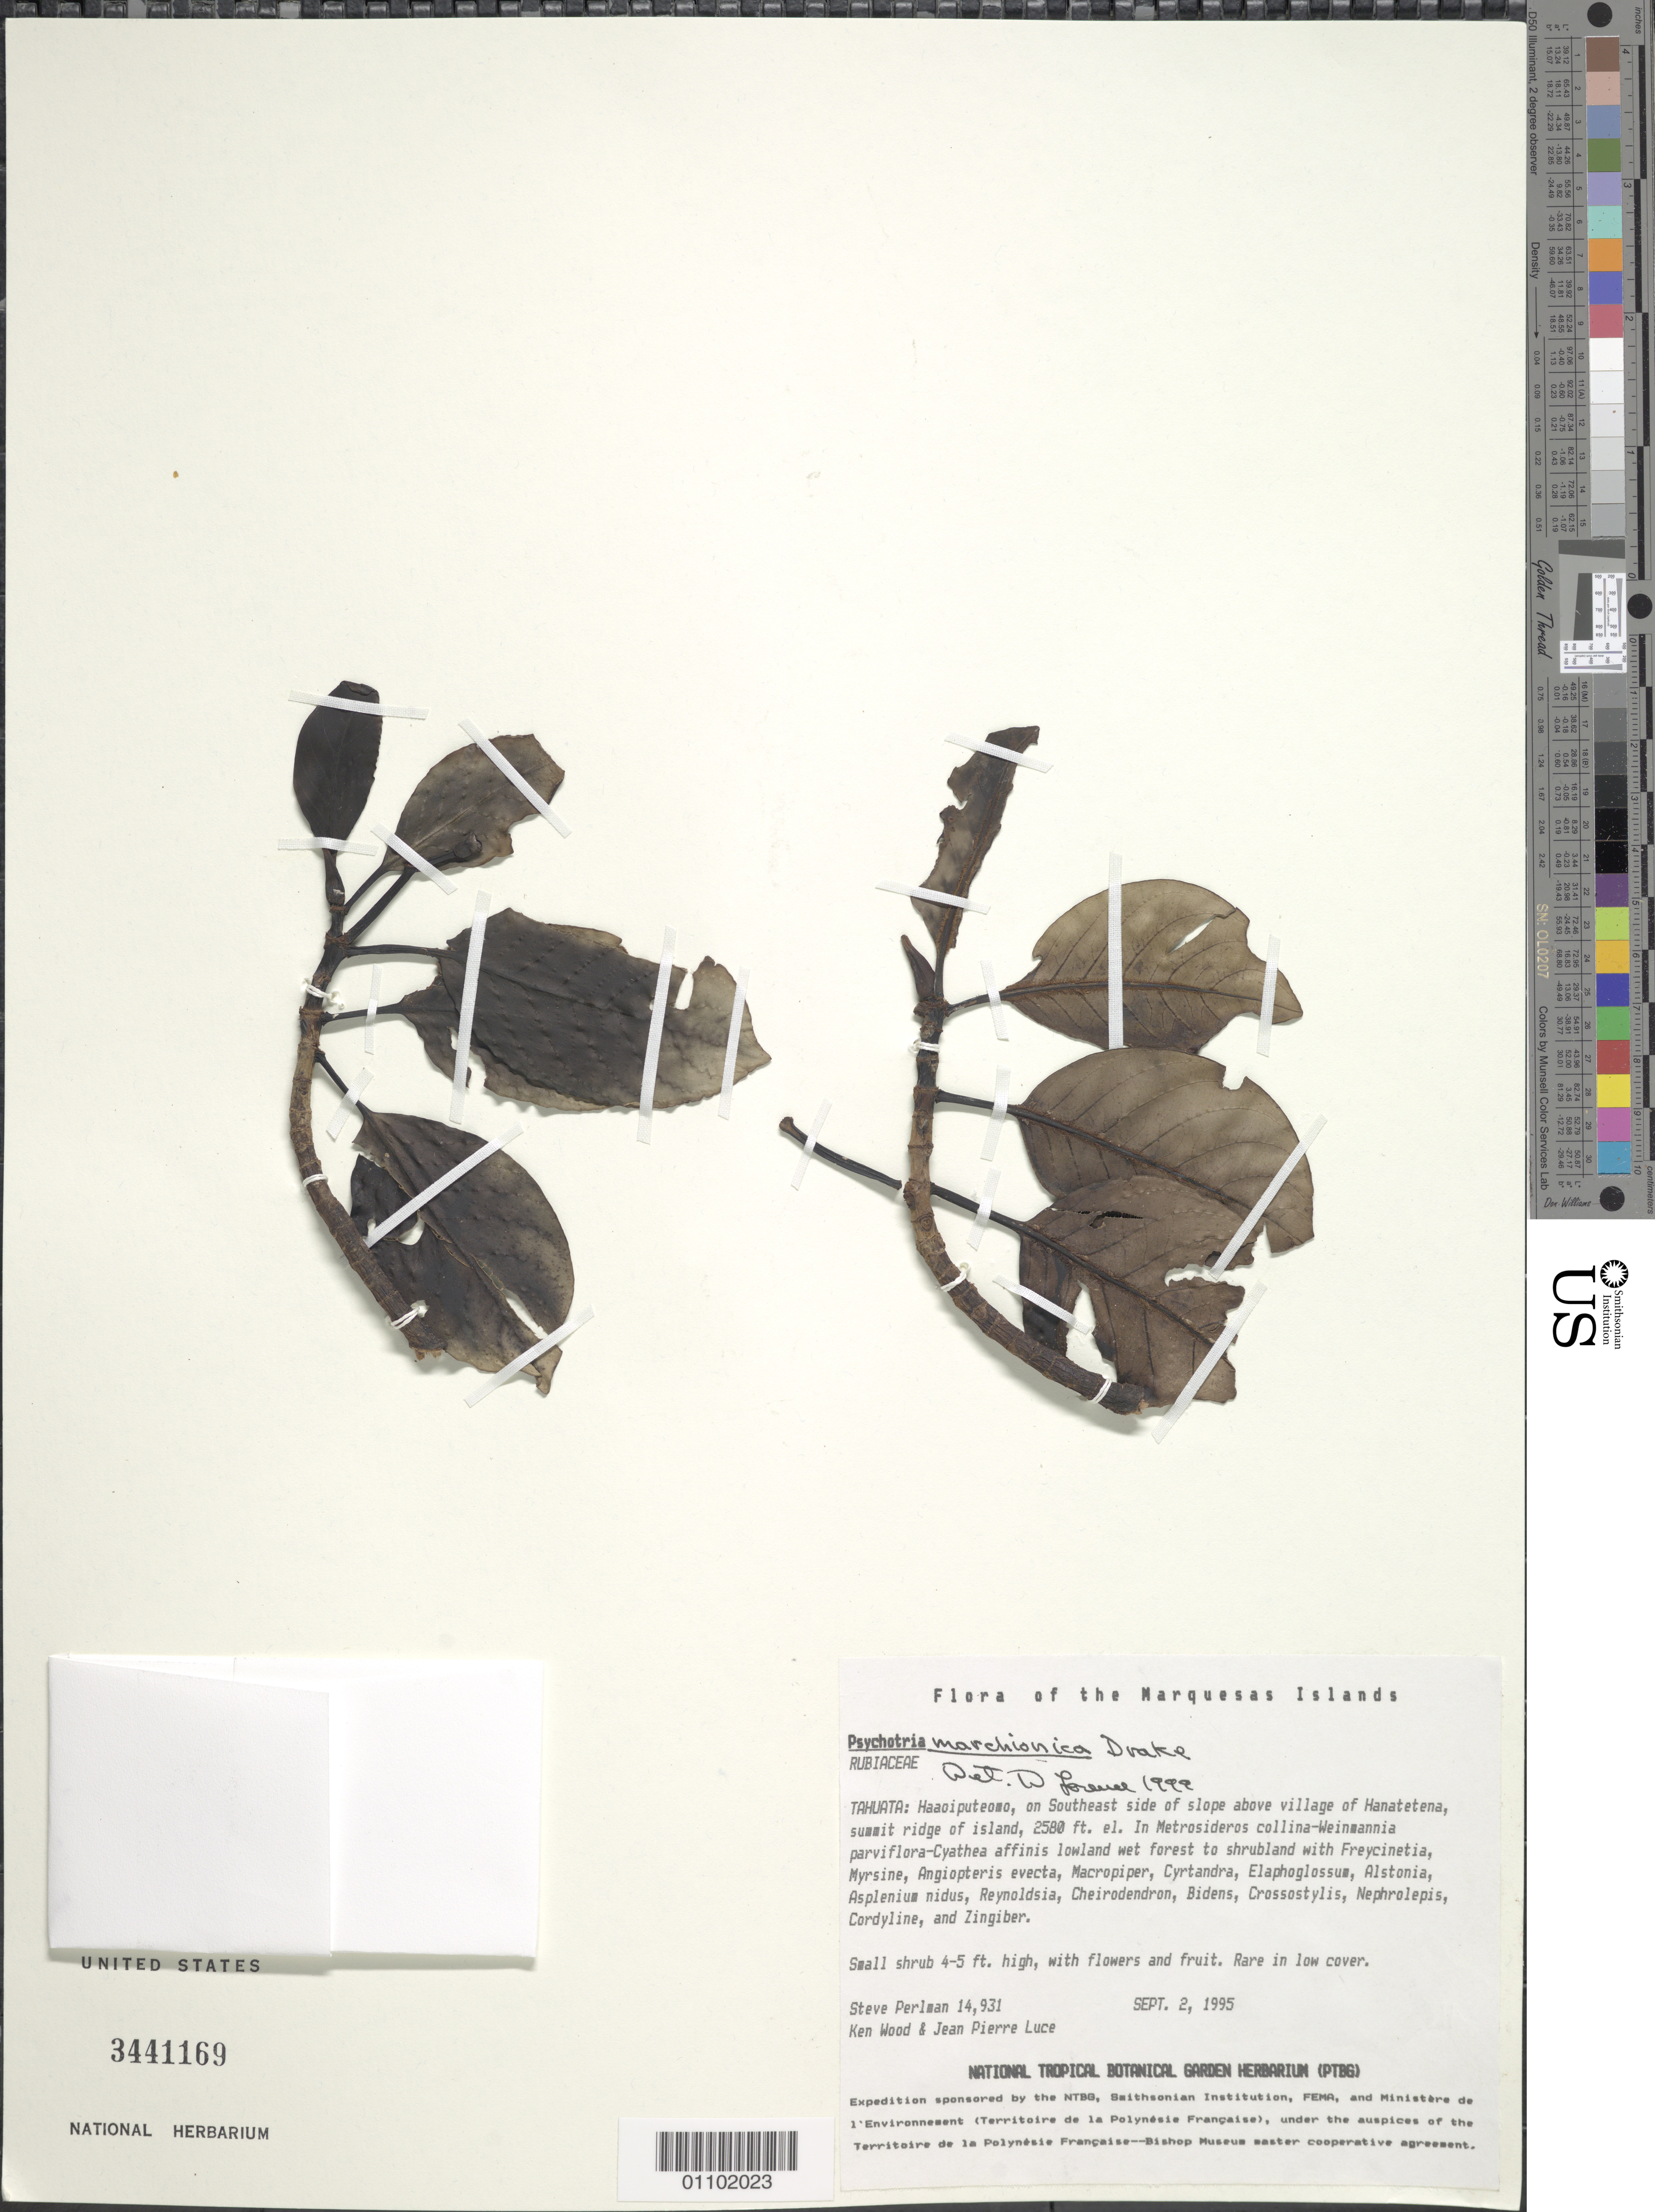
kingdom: Plantae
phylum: Tracheophyta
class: Magnoliopsida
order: Gentianales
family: Rubiaceae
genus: Psychotria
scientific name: Psychotria marchionica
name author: Drake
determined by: Lorence, David H., (PTBG), National Tropical Botanical Garden (UNITED STATES)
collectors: S. P. Perlman, K. R. Wood & J. Luce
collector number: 14931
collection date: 1995-09-02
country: French Polynesia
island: Tahuata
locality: Haaoiputeomo, on SE side of slope above village of Hanatetena, summit ridge of island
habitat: In Metrosideros collina - Weinmannia parviflora - Cyathea affinis lowland wet forest to shrubland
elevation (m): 786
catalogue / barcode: US 3441169